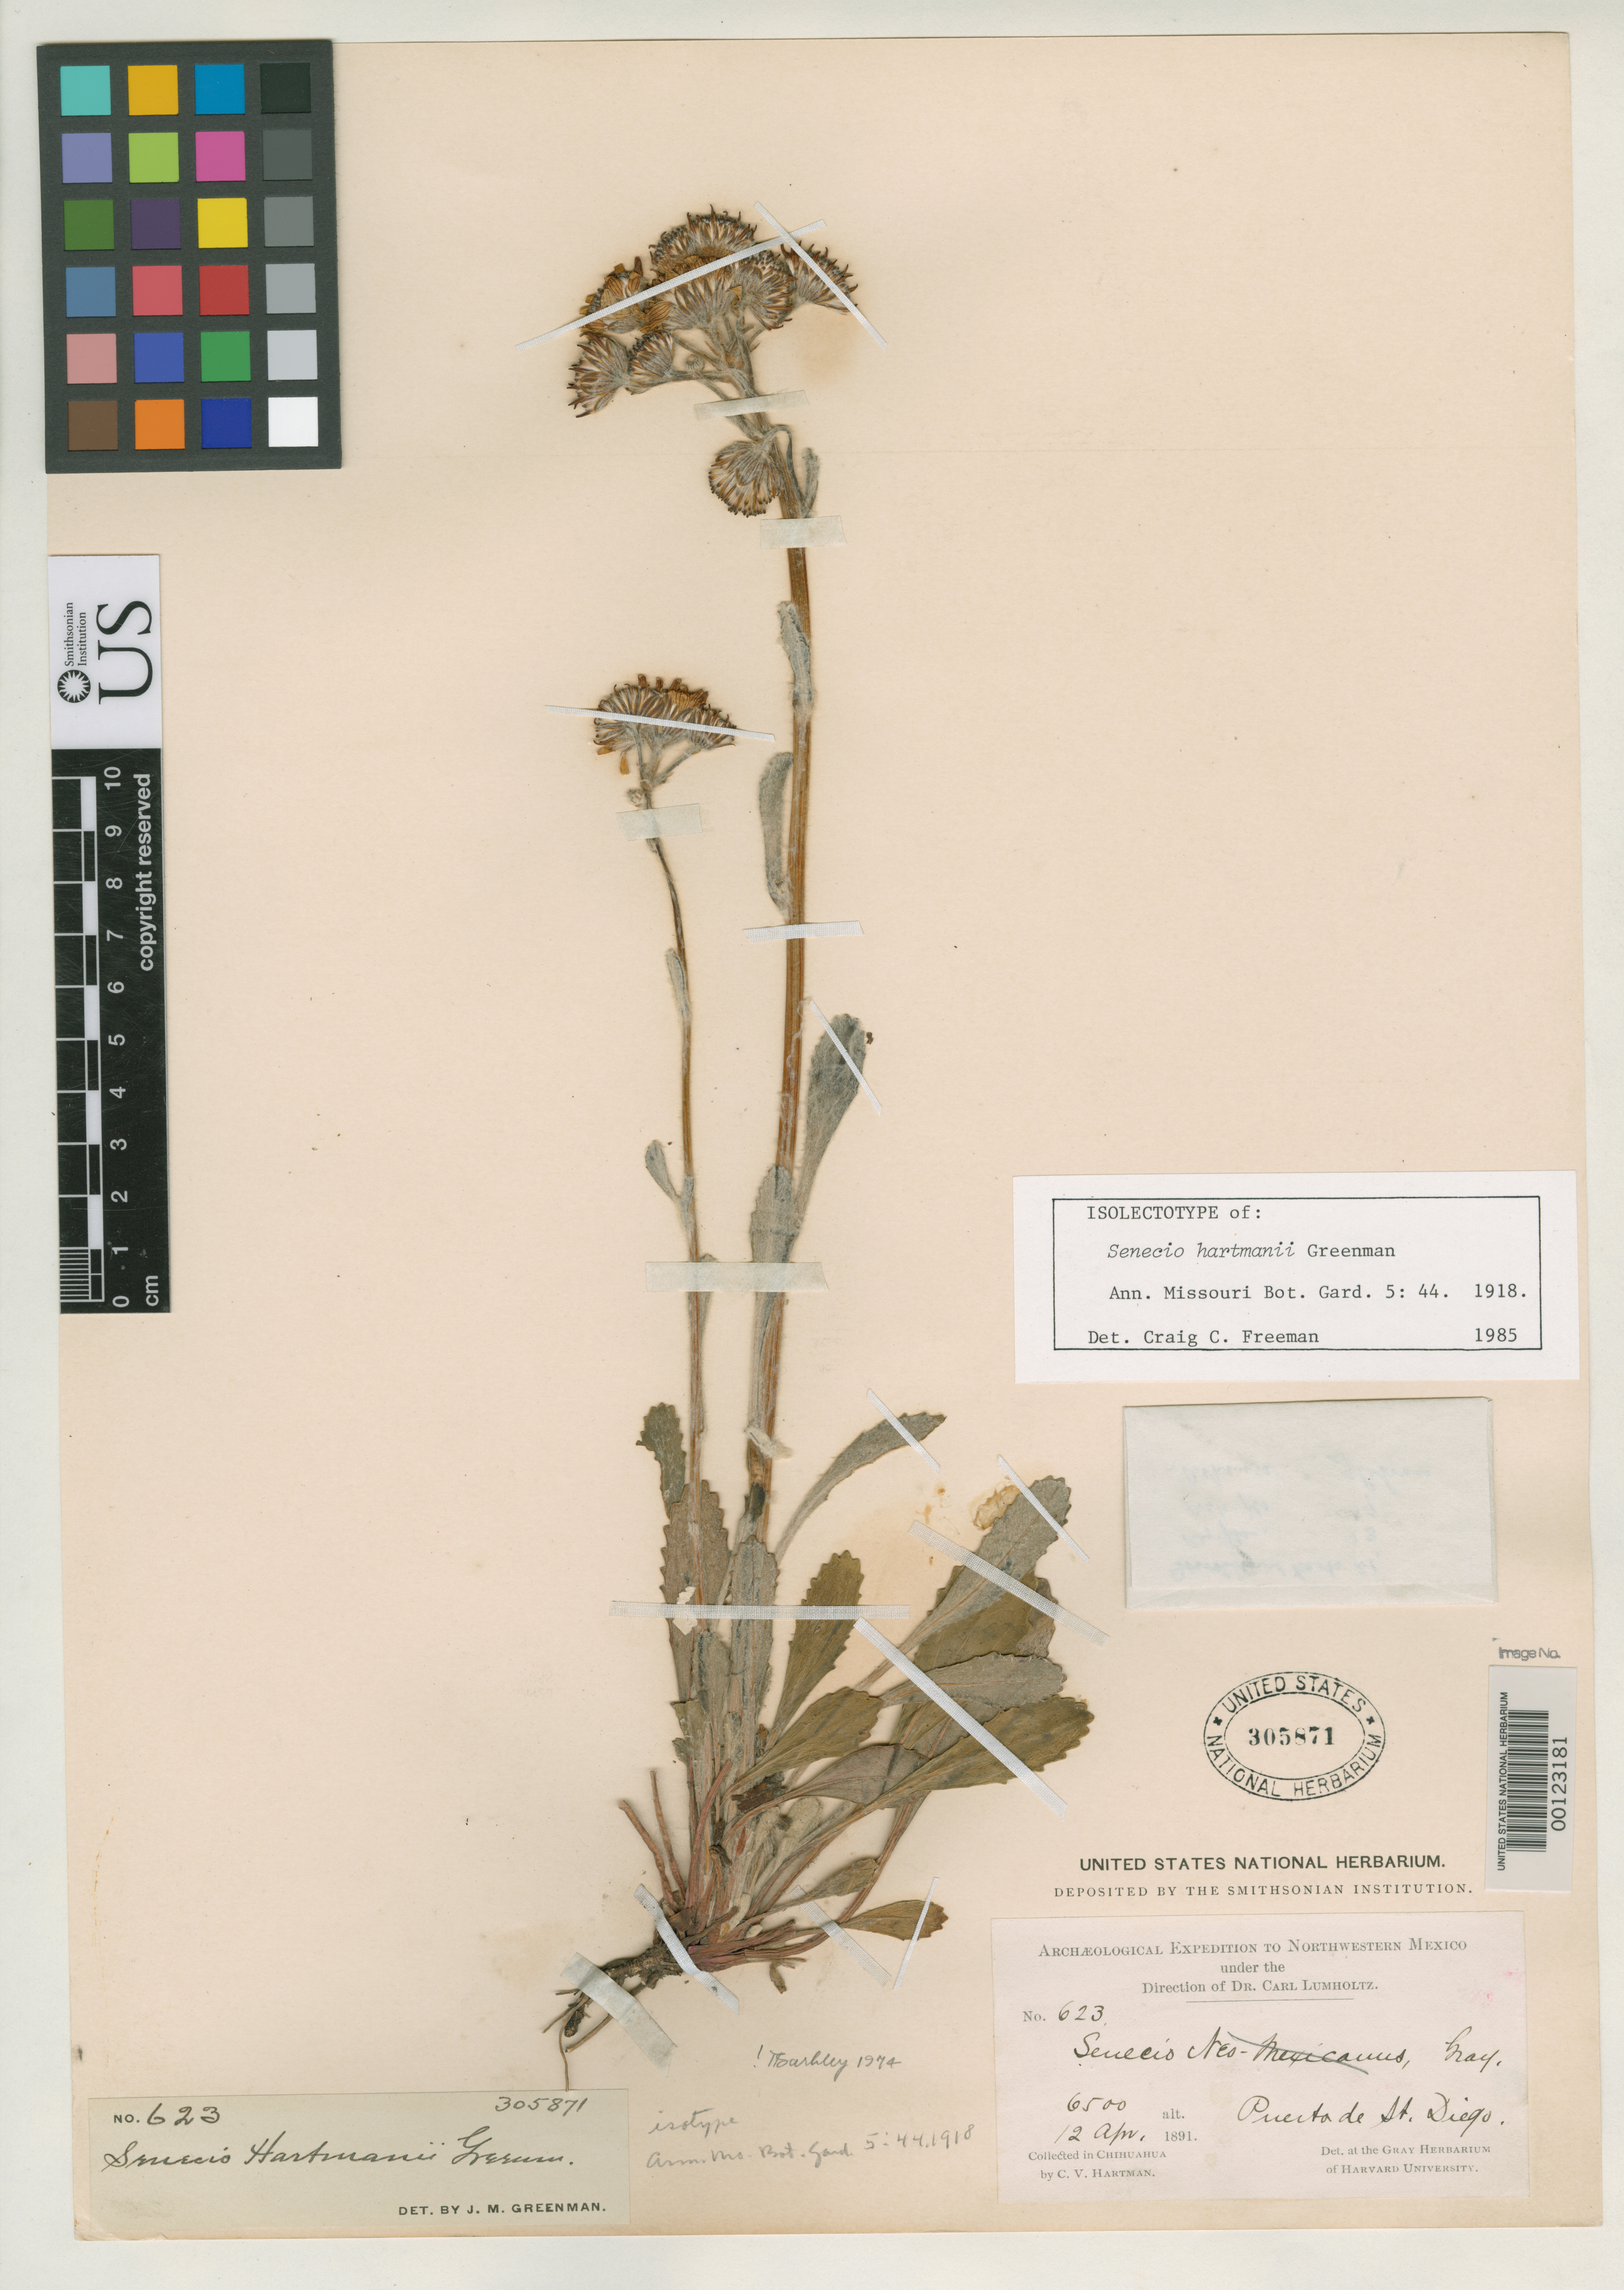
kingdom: Plantae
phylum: Tracheophyta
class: Magnoliopsida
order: Asterales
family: Asteraceae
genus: Senecio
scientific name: Senecio hartmanii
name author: Greenm.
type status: Isotype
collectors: C. V. Hartman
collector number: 623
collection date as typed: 12 Apr 1891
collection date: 1891-04-12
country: Mexico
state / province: Chihuahua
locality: Puerta de St. Diego.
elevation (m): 1980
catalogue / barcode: US 305871